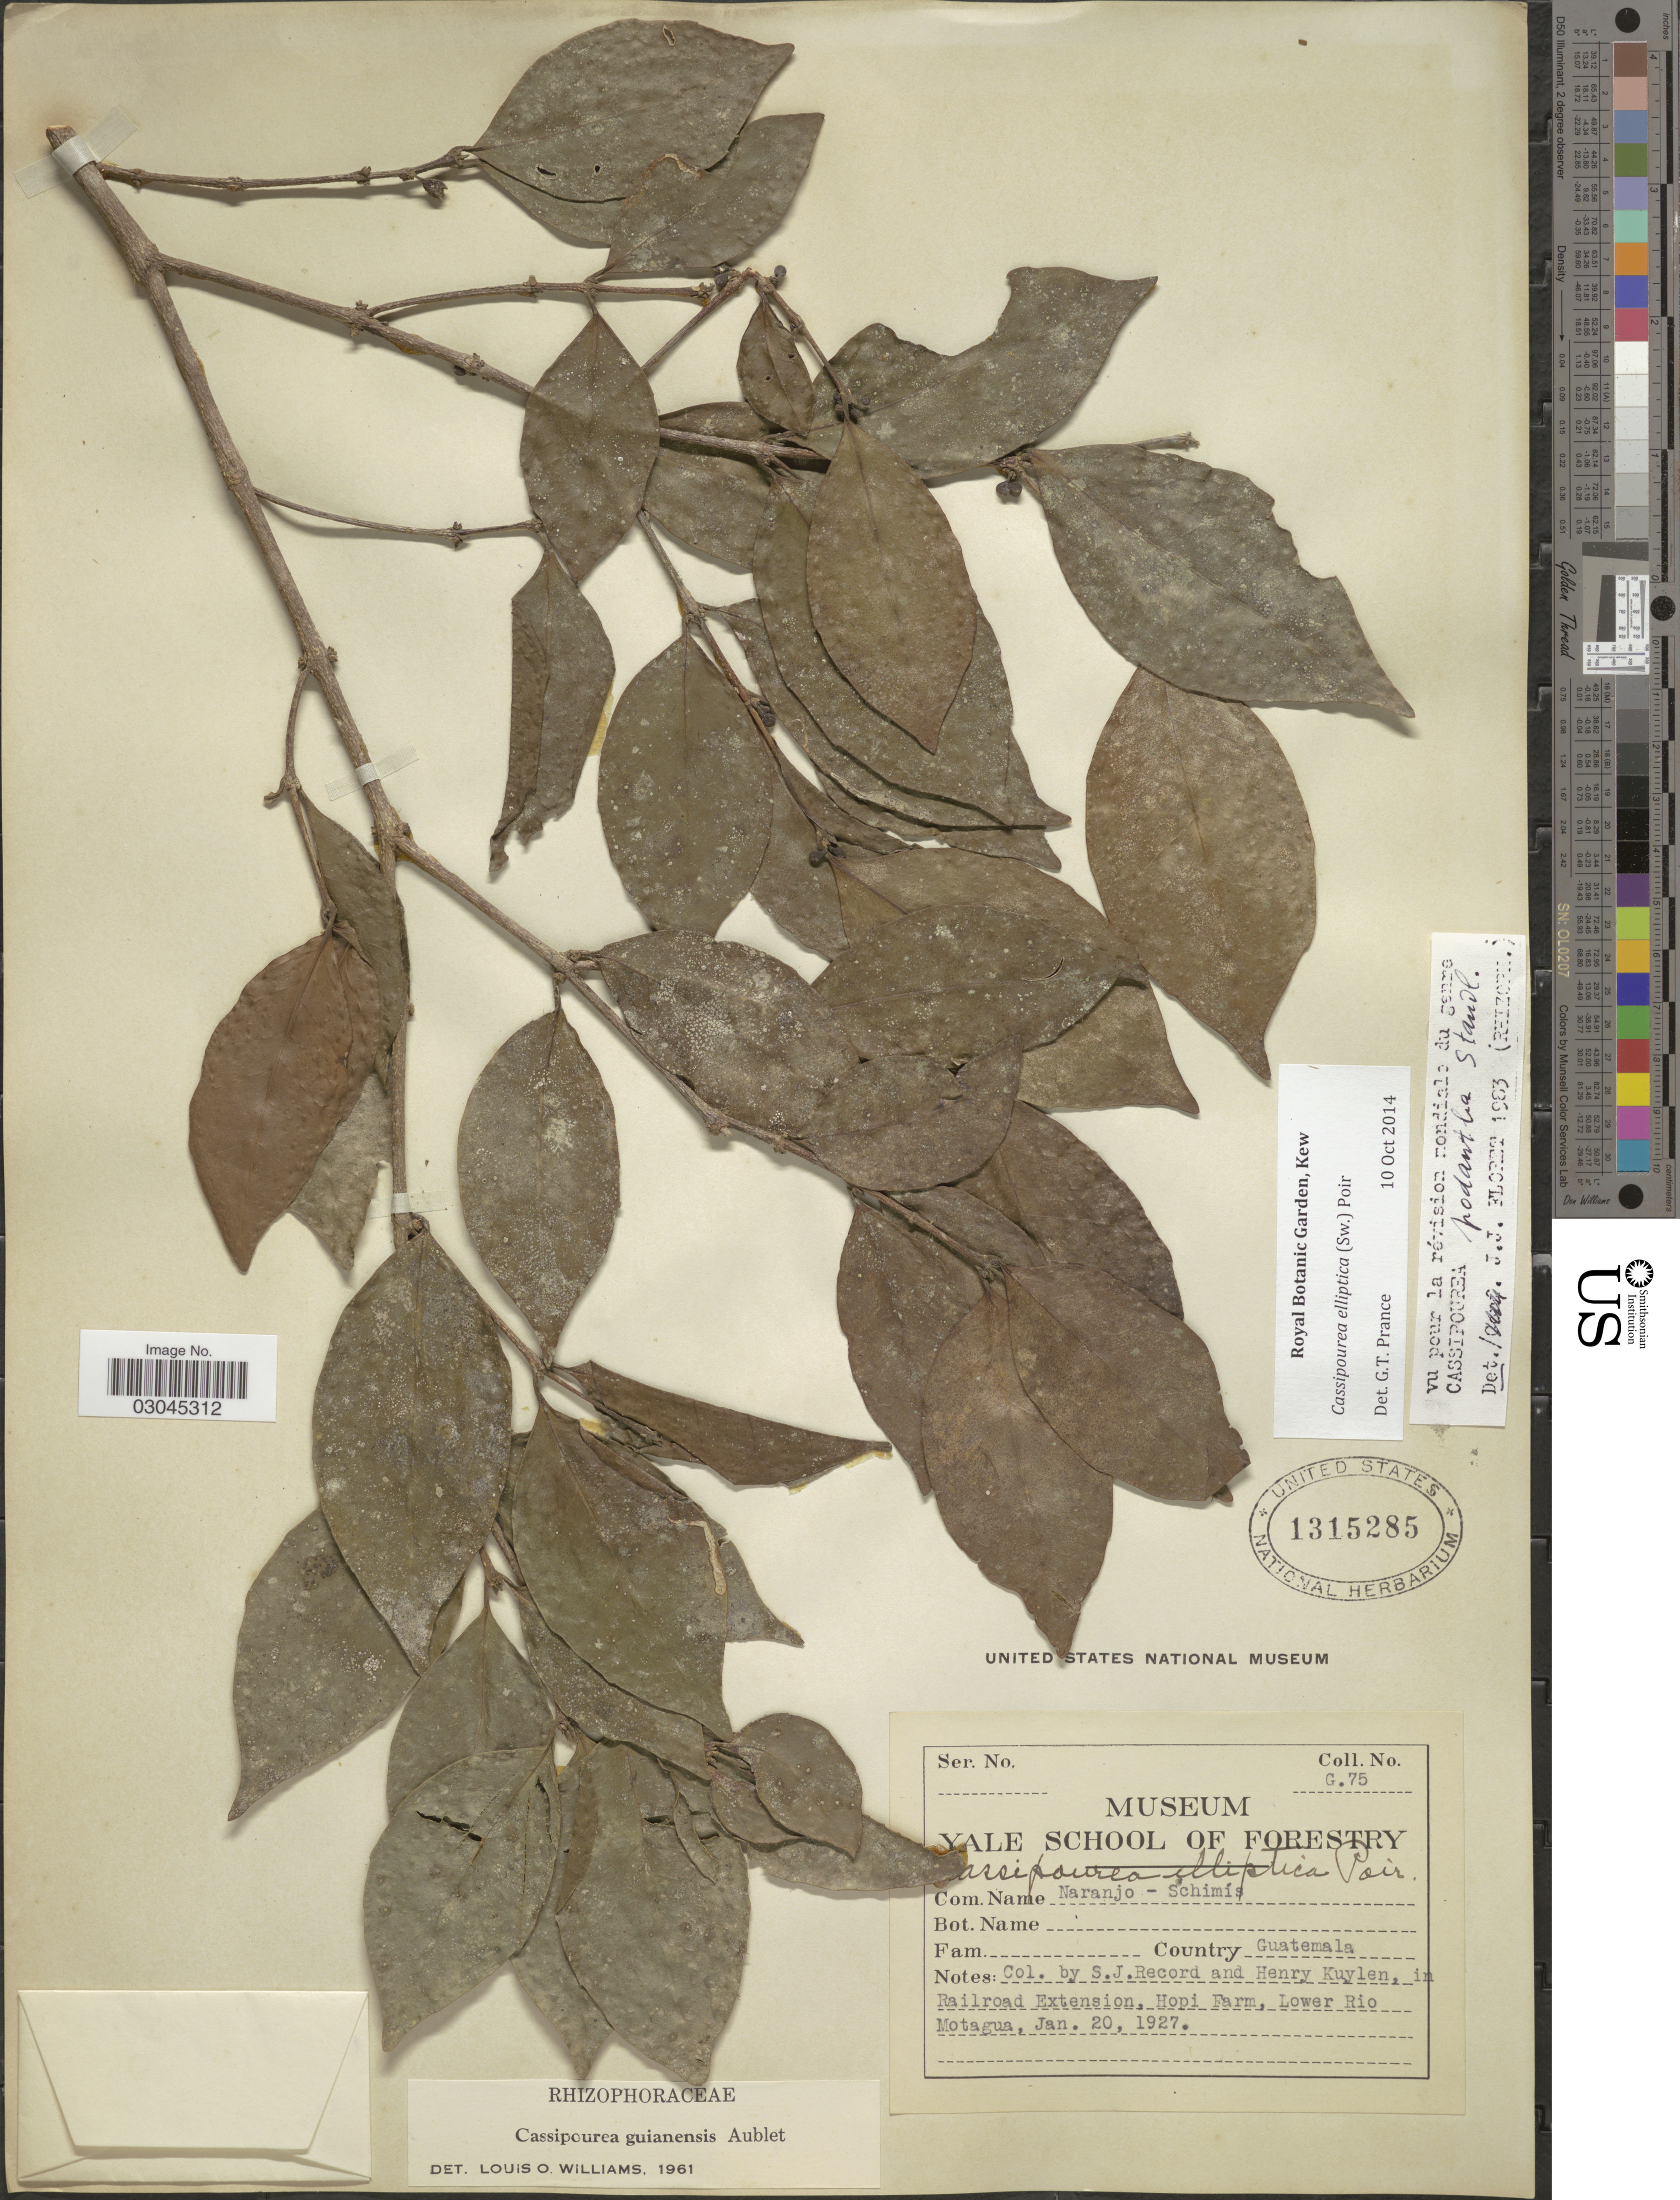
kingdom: Plantae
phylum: Tracheophyta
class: Magnoliopsida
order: Malpighiales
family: Rhizophoraceae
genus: Cassipourea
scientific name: Cassipourea elliptica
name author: (Sw.) Poir.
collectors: S. J. Record & H. Kuylen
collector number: G75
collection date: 1927-01-20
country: Guatemala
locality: In Railroad Extension, Hopi Farm, Lower Rio Motagua.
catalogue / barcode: US 1315285